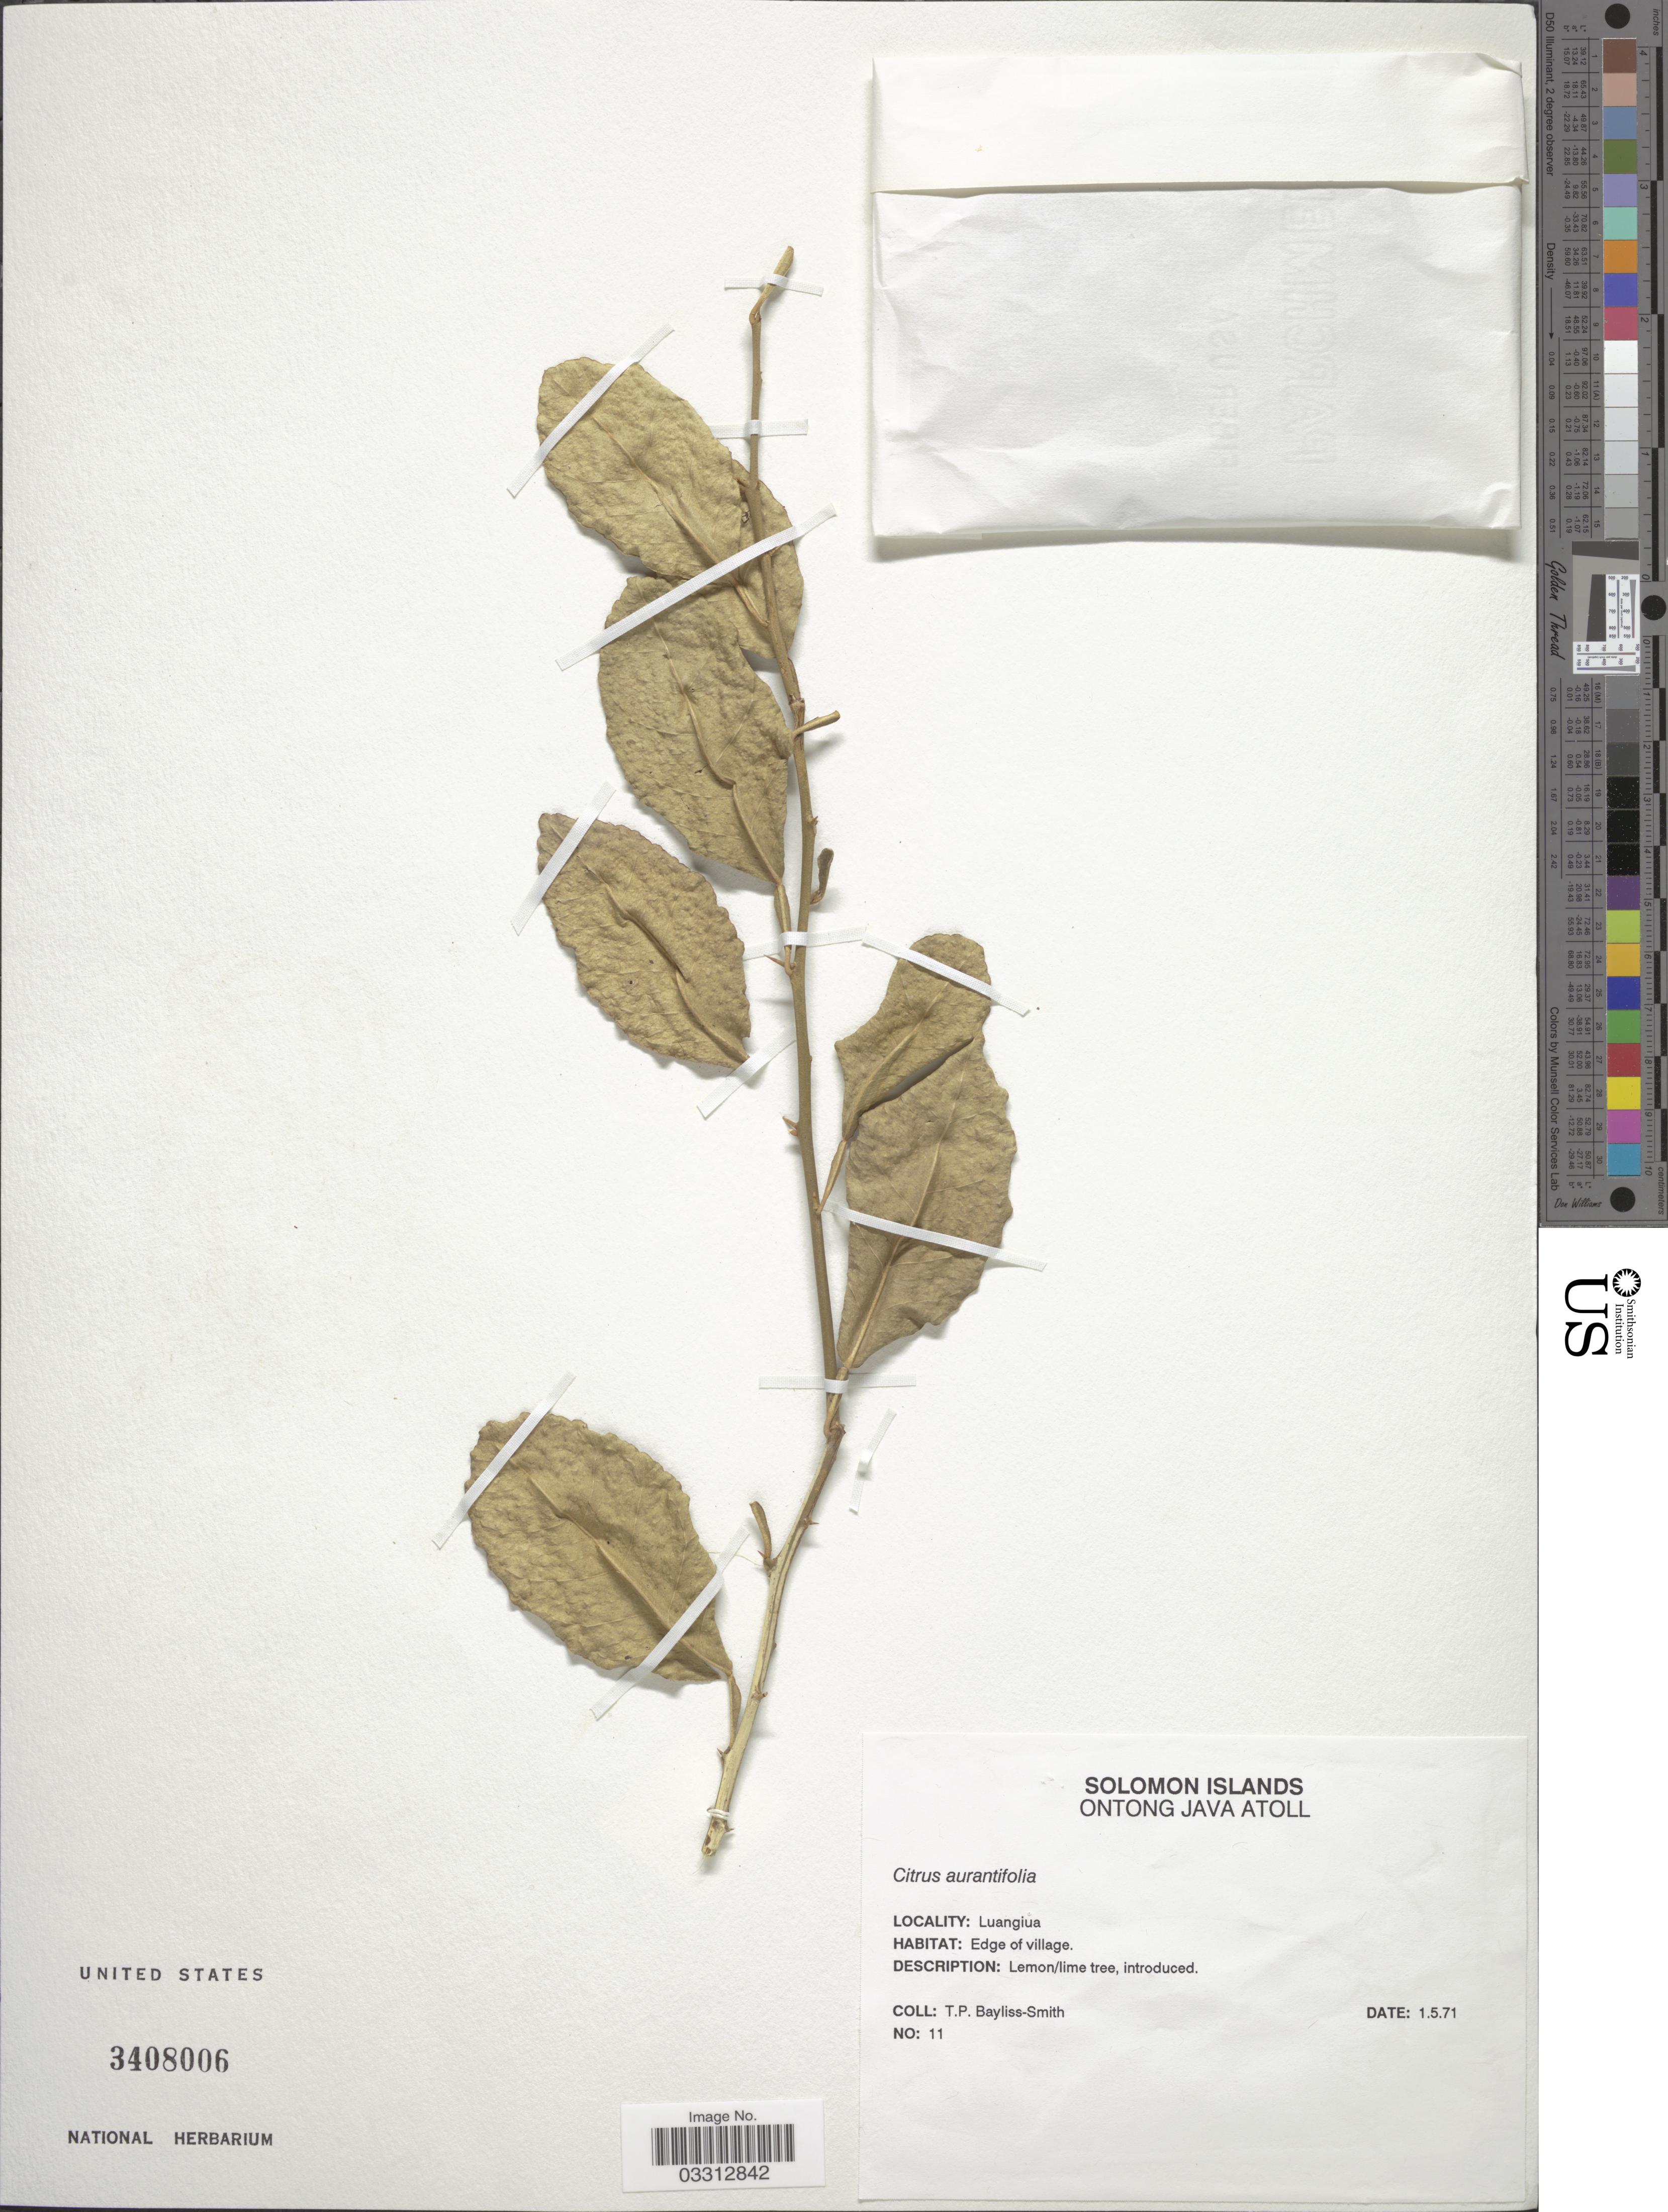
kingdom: Plantae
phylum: Tracheophyta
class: Magnoliopsida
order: Sapindales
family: Rutaceae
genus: Citrus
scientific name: Citrus x aurantifolia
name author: (Christm.) Swingle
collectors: T. P. Bayliss-Smith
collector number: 11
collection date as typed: Transcribed d/m/y: 1/5/71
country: Solomon Islands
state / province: Solomon Island Outliers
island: Ontong Java [Luanguia] Atoll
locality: Ontong Java Atoll, Luangiua.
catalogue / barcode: US 3408006